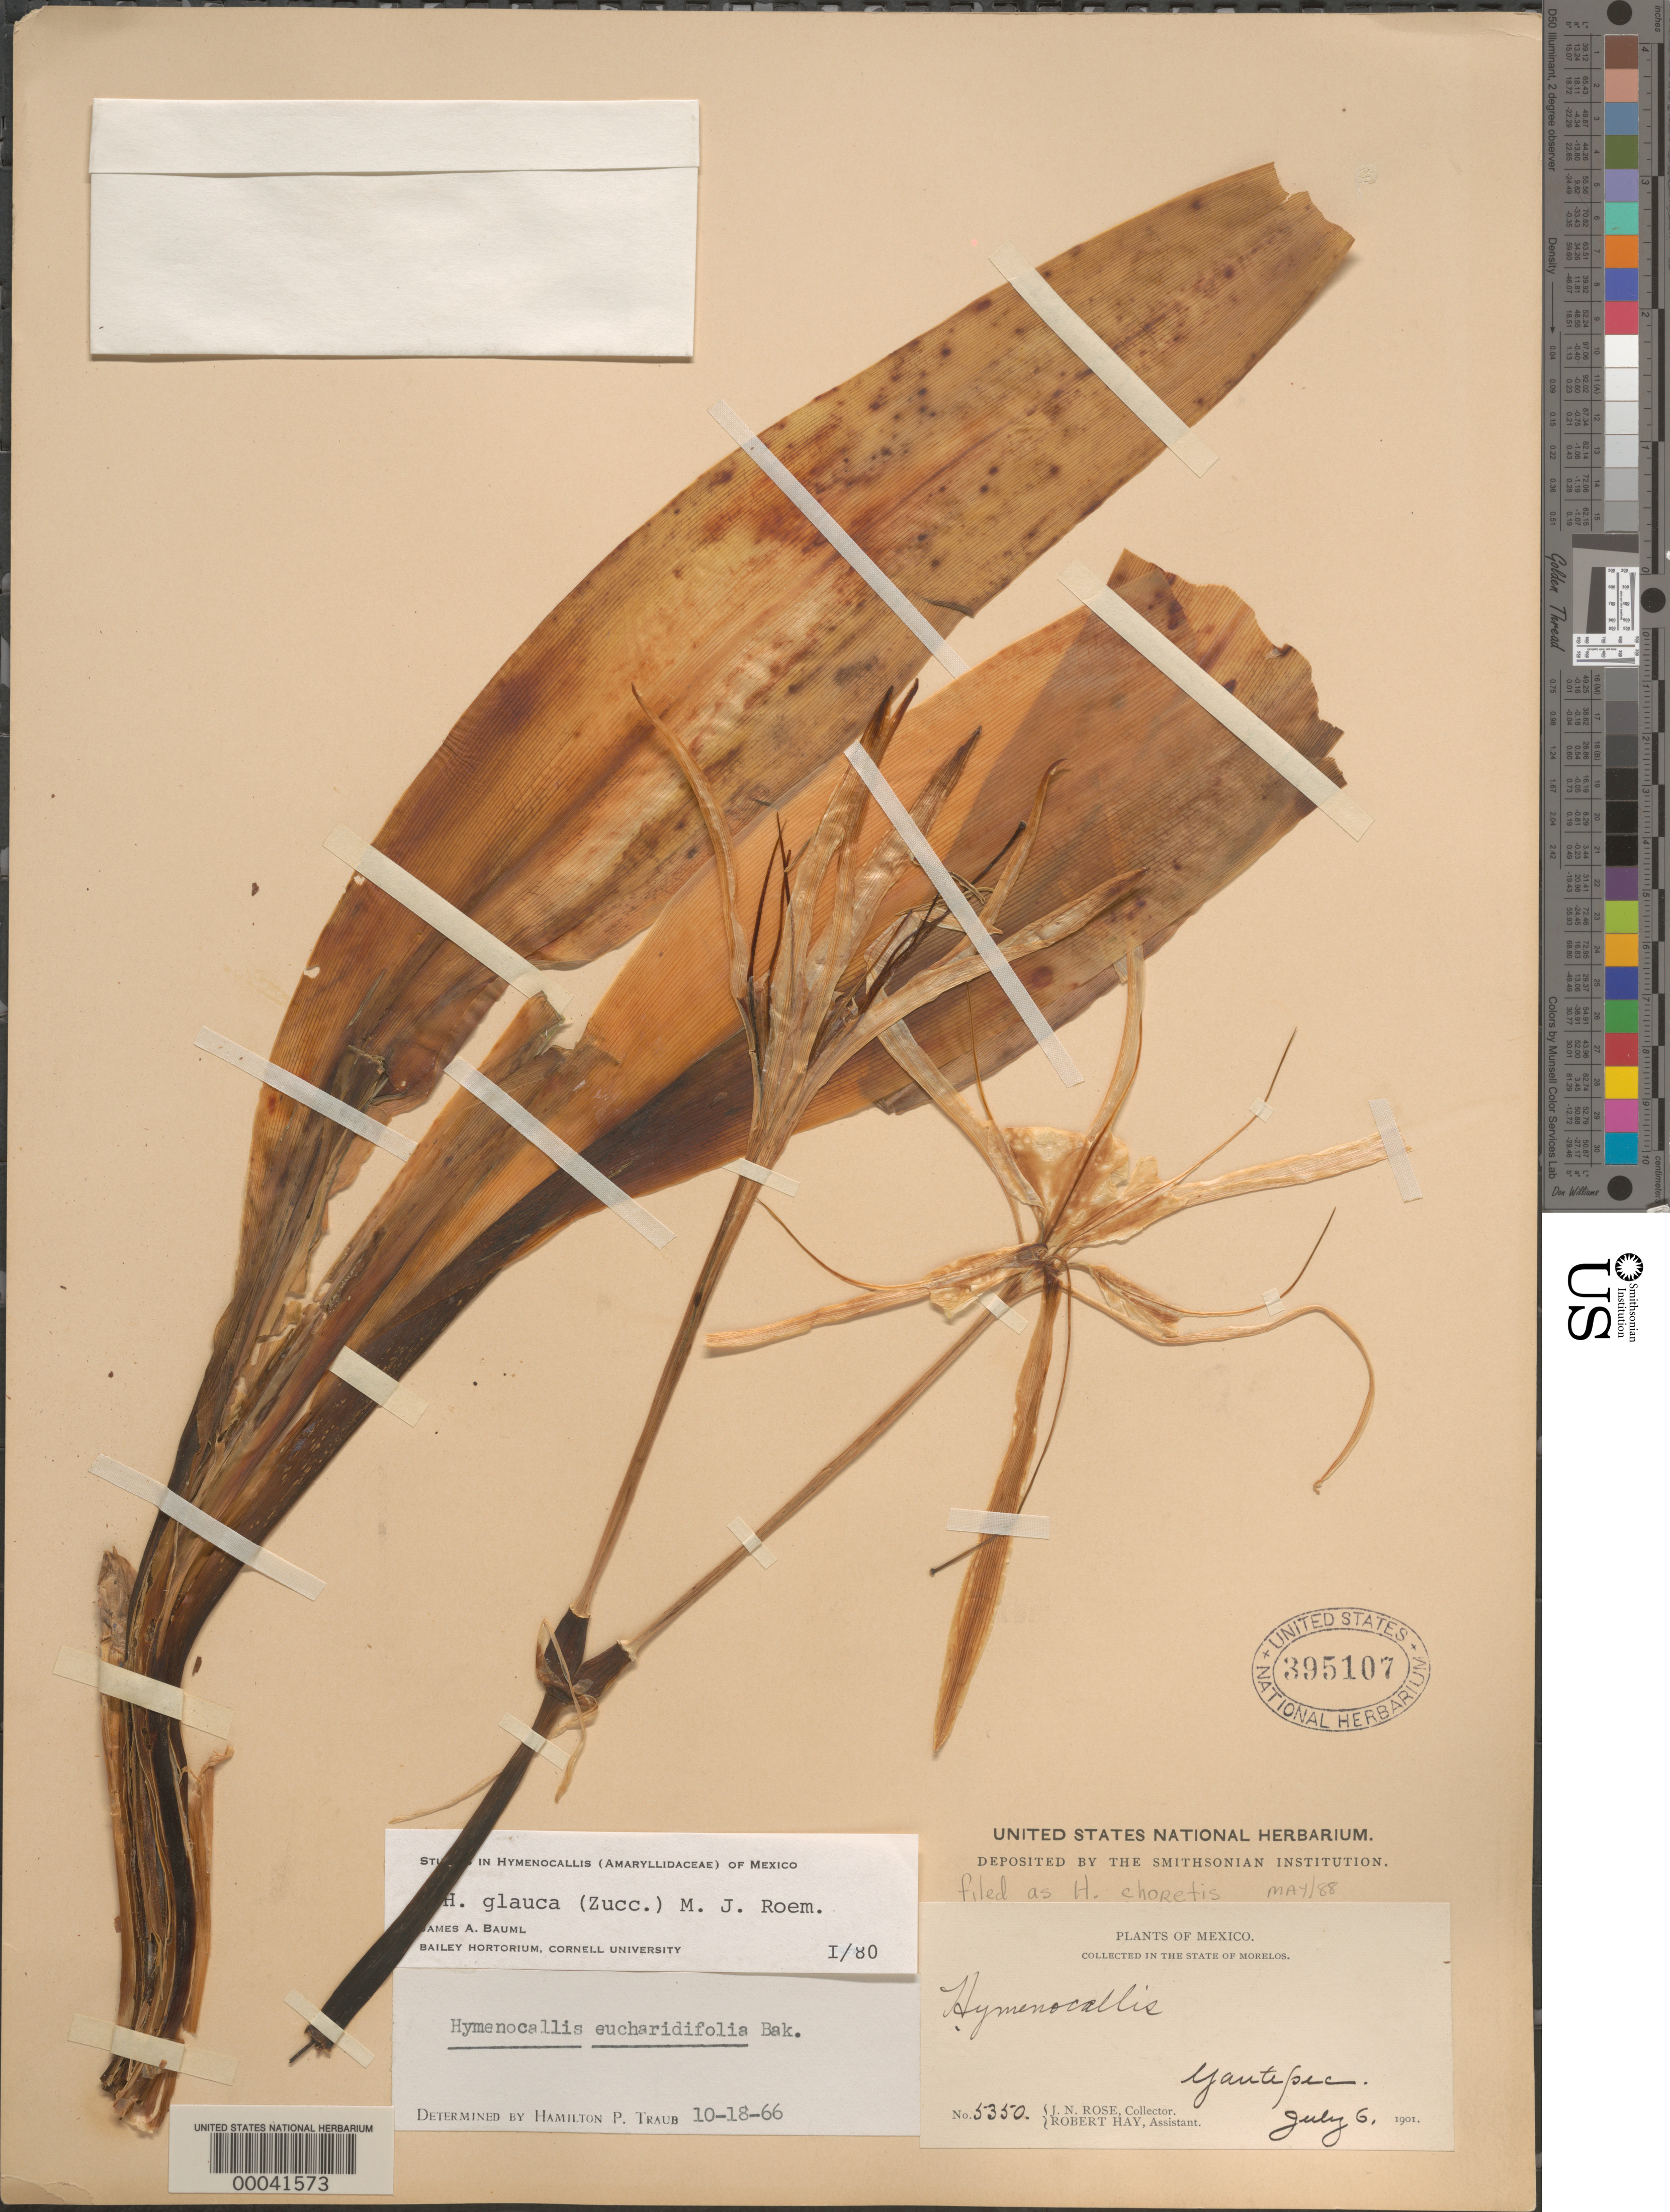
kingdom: Plantae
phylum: Tracheophyta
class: Liliopsida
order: Asparagales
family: Amaryllidaceae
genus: Hymenocallis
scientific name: Hymenocallis choretis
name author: Hemsl.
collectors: J. N. Rose & R. H. Hay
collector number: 5350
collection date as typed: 06 Jul 1901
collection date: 1901-07-06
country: Mexico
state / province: Morelos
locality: Yautepec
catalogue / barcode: US 395107